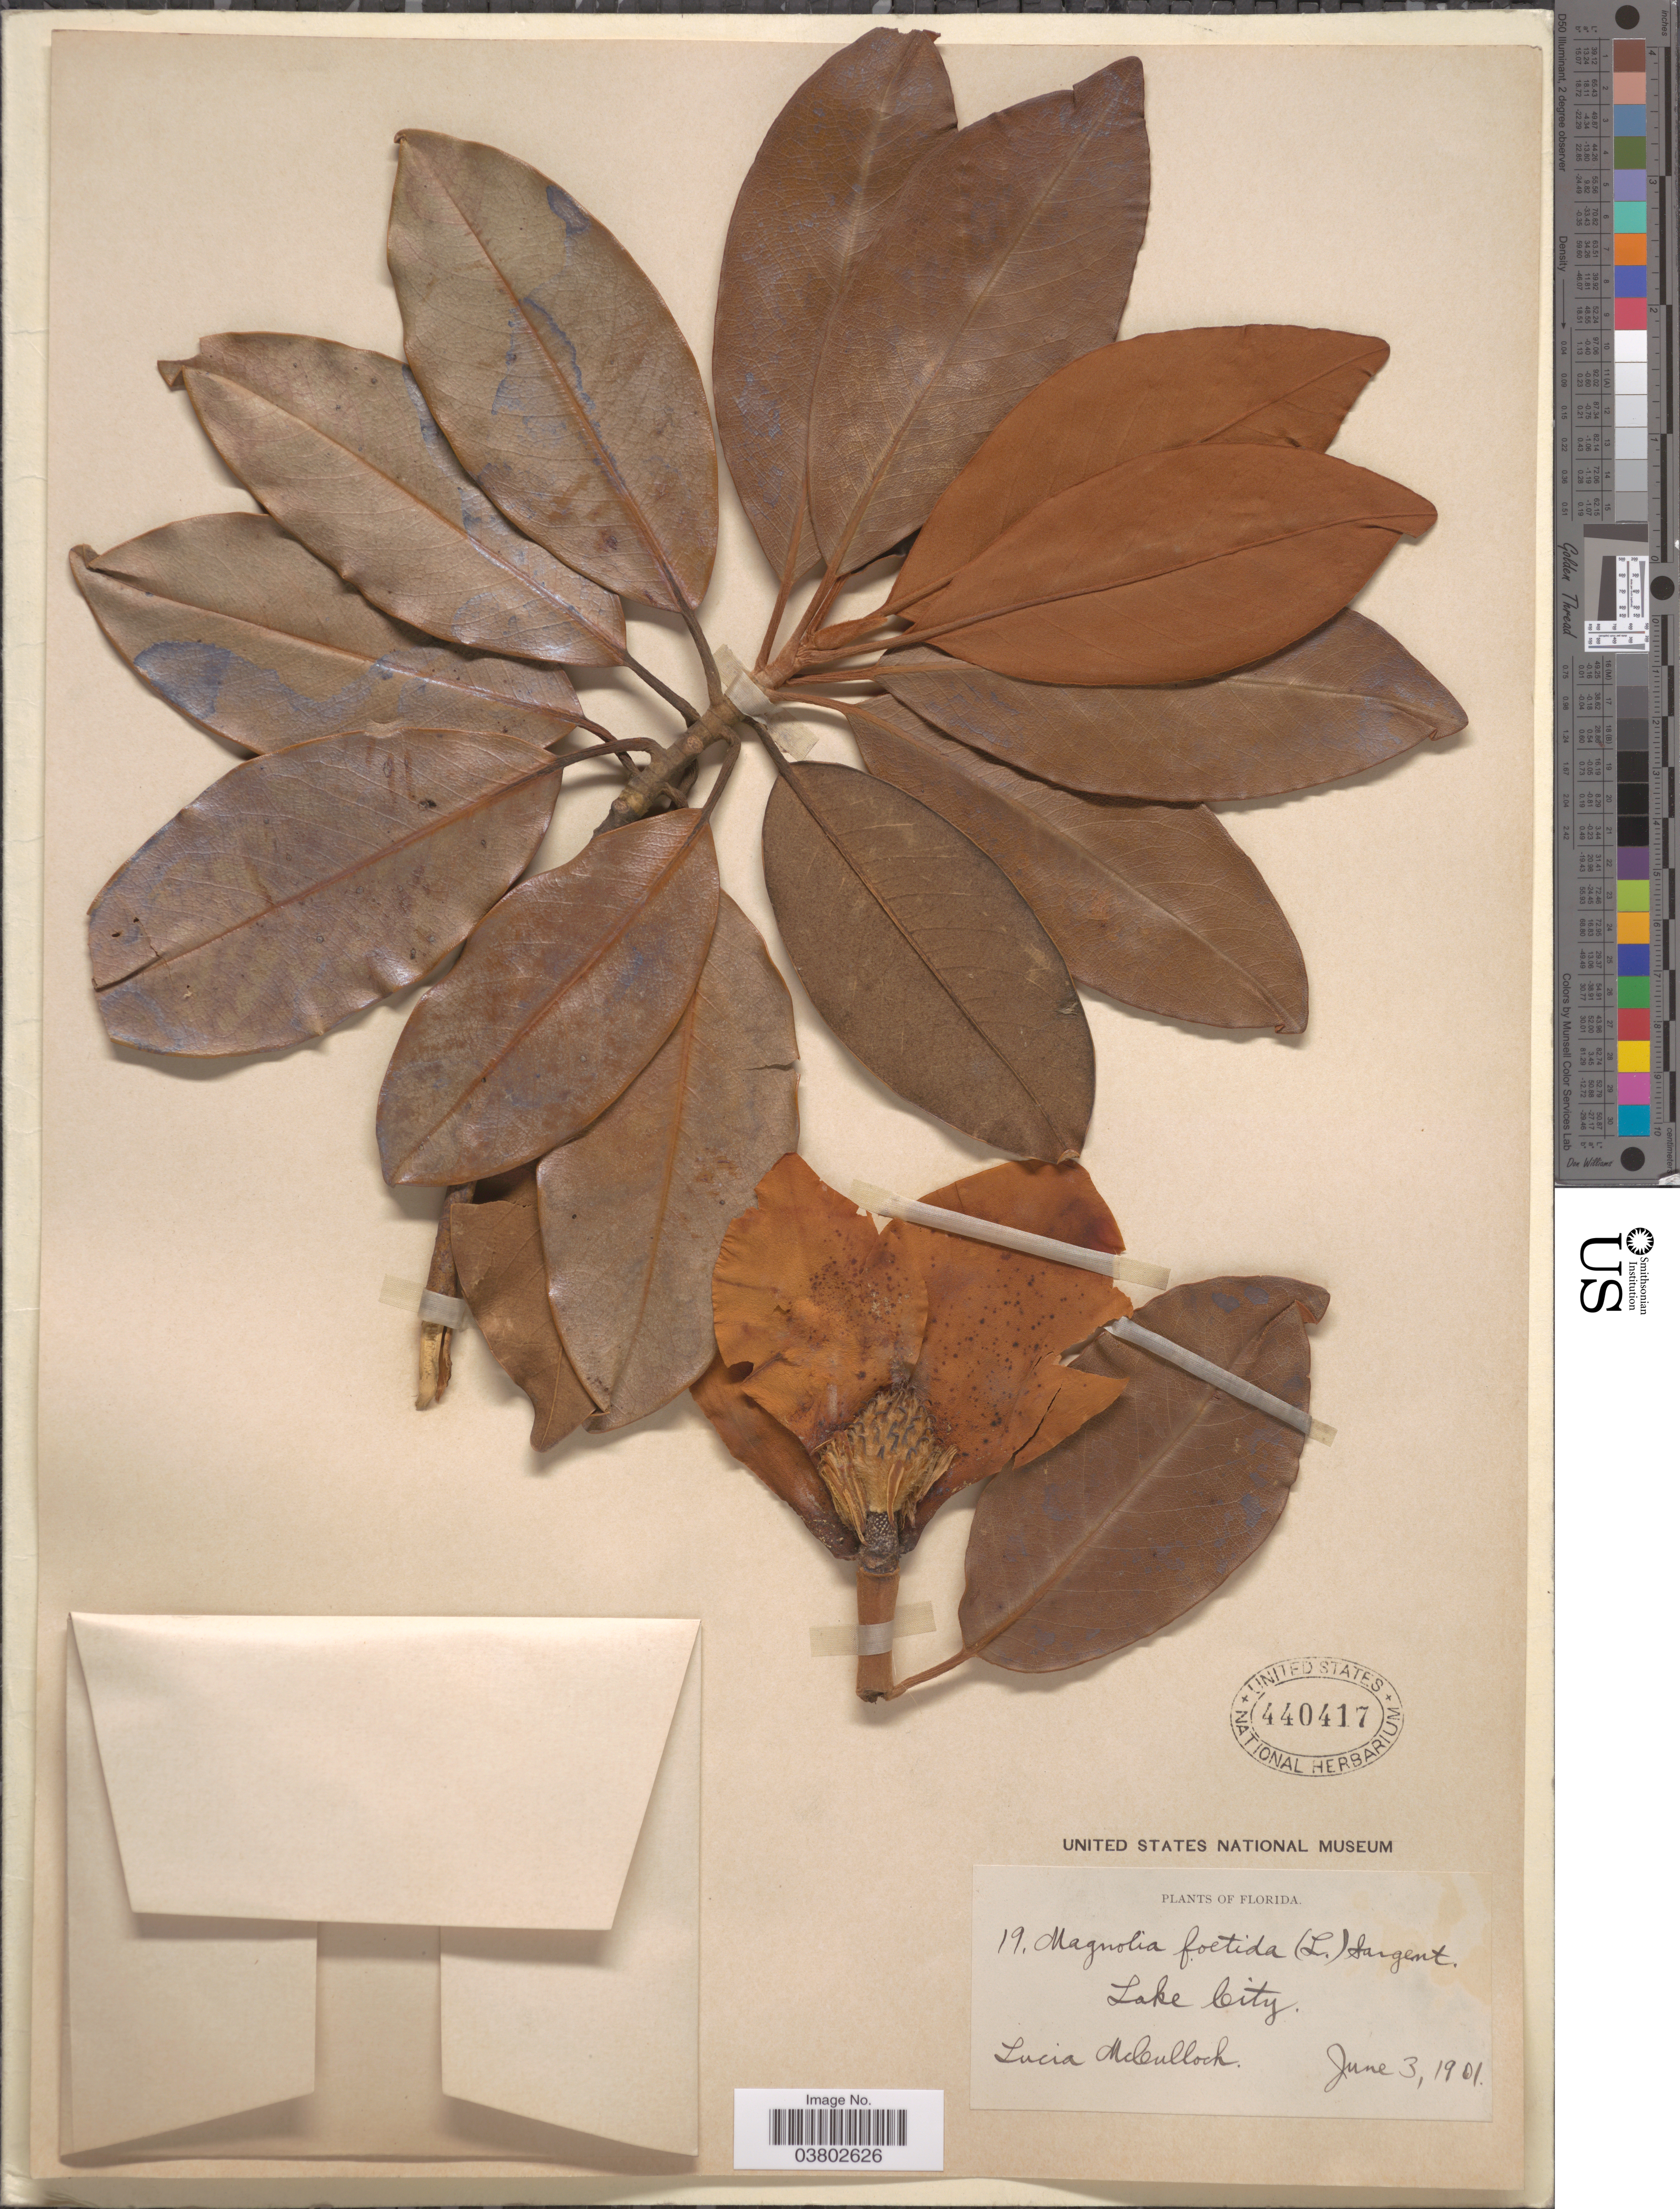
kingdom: Plantae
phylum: Tracheophyta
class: Magnoliopsida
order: Magnoliales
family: Magnoliaceae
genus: Magnolia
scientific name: Magnolia grandiflora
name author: L.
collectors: L. McCulloch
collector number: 19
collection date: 1901-06-03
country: United States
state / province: Florida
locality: Lake City.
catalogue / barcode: US 440417